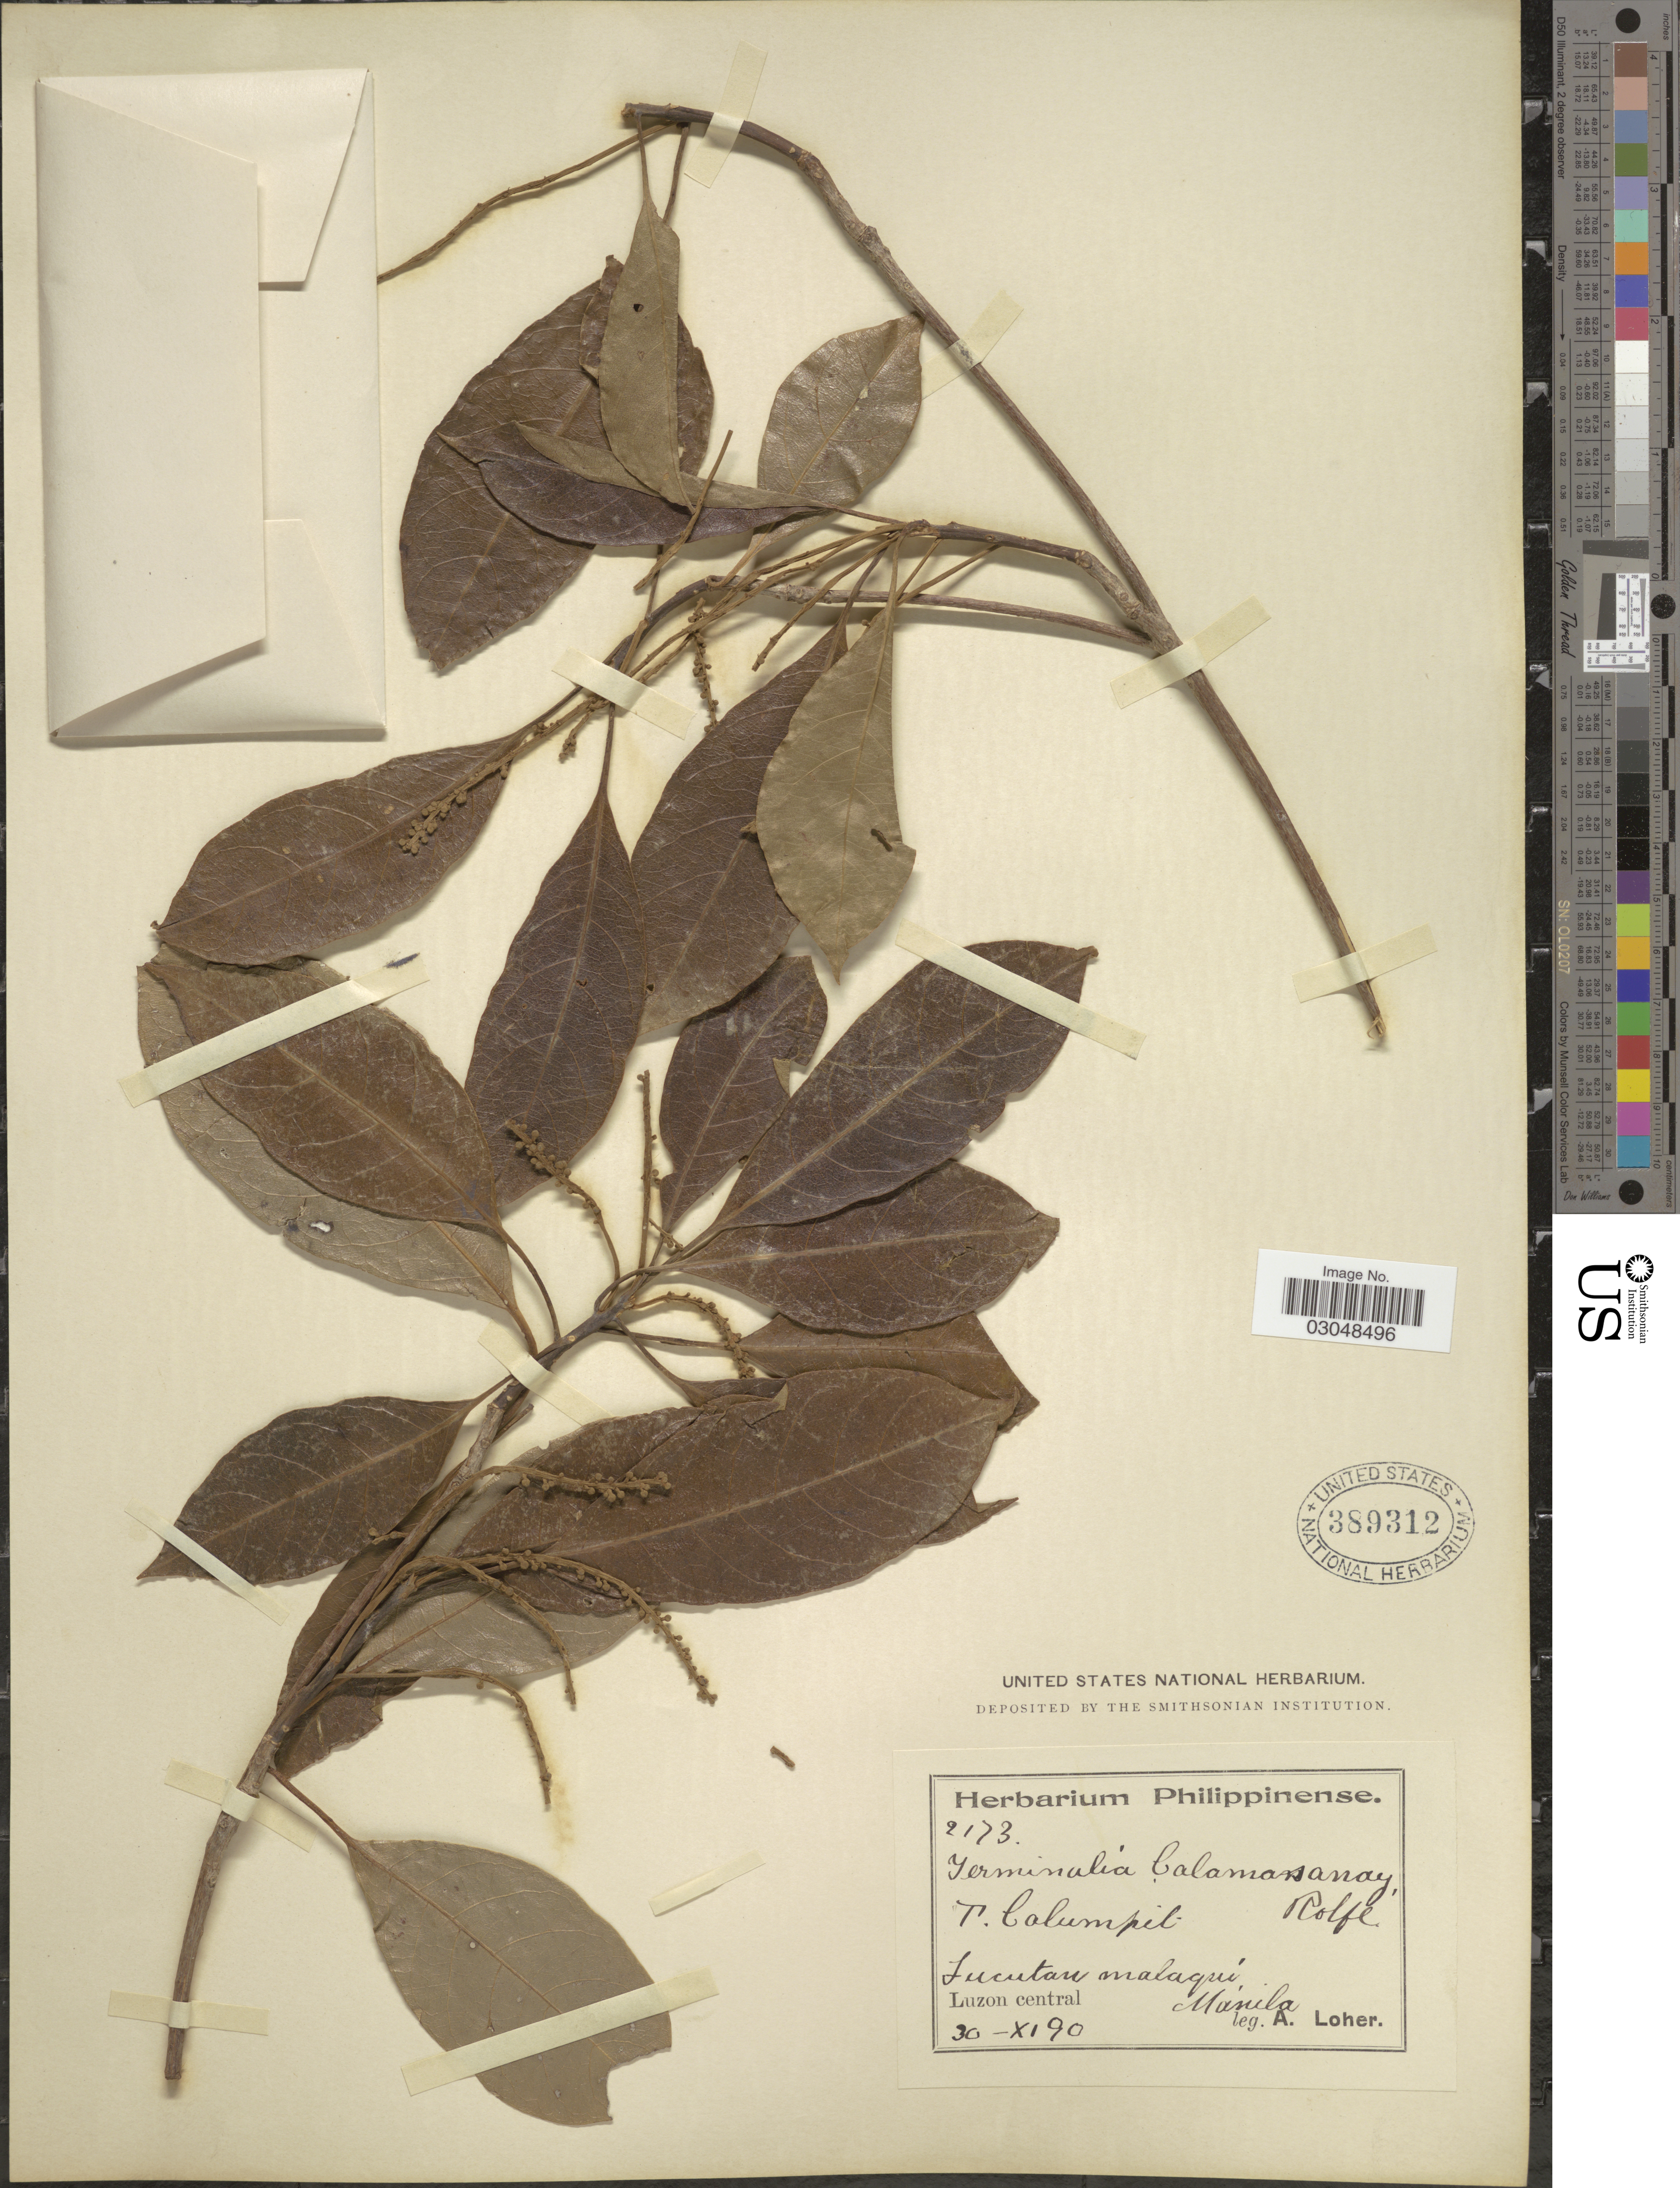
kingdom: Plantae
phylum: Tracheophyta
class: Magnoliopsida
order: Myrtales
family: Combretaceae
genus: Terminalia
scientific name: Terminalia microcarpa subsp. microcarpa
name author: Decne.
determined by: (US) Smithsonian Institution - National Museum of Natural History - Department of Botany (UNITED STATES)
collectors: A. Loher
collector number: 2173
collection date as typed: Transcribed d/m/y: 30/11/90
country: Philippines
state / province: Central Luzon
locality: Lucutan malaquí, Manila, Luzon Central.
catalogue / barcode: US 389312